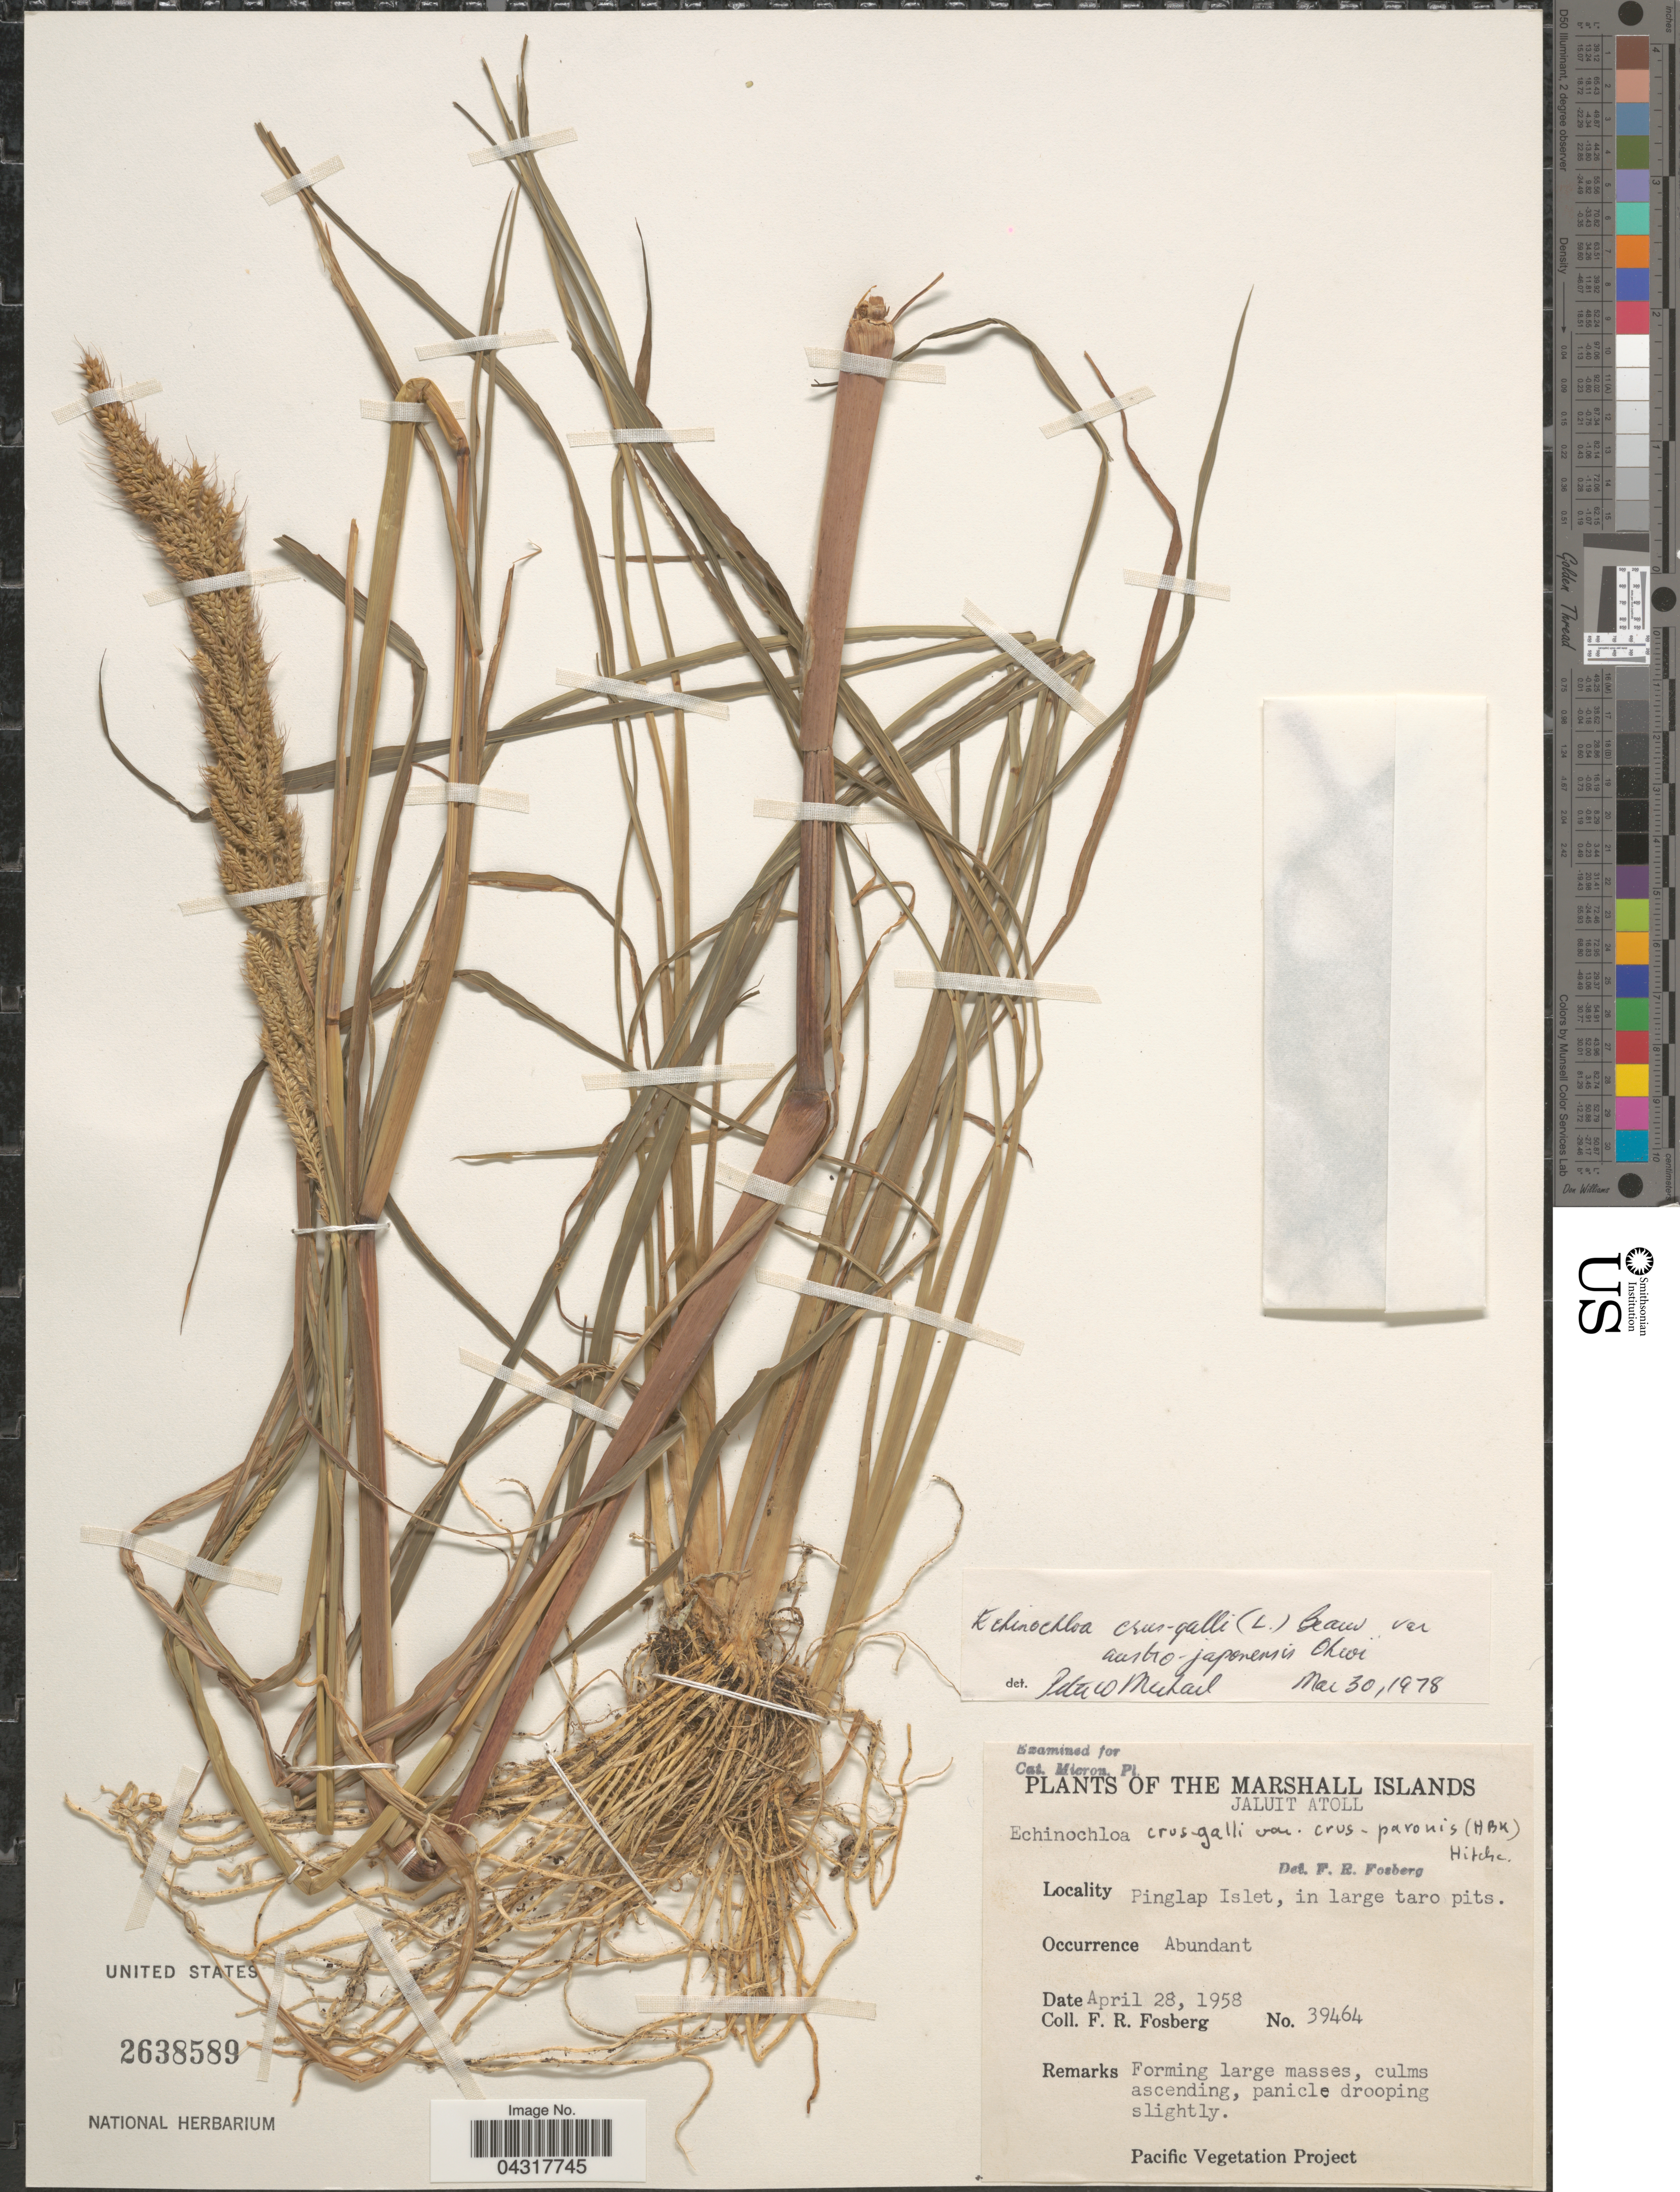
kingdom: Plantae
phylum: Tracheophyta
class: Liliopsida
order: Poales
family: Poaceae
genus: Echinochloa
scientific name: Echinochloa crus-galli var. austrojaponensis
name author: Ohwi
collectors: F. R. Fosberg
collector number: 39464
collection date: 1958-04-28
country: Marshall Islands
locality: Jaluit Atoll. Pinglap Islet, in large taro pits.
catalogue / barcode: US 2638589